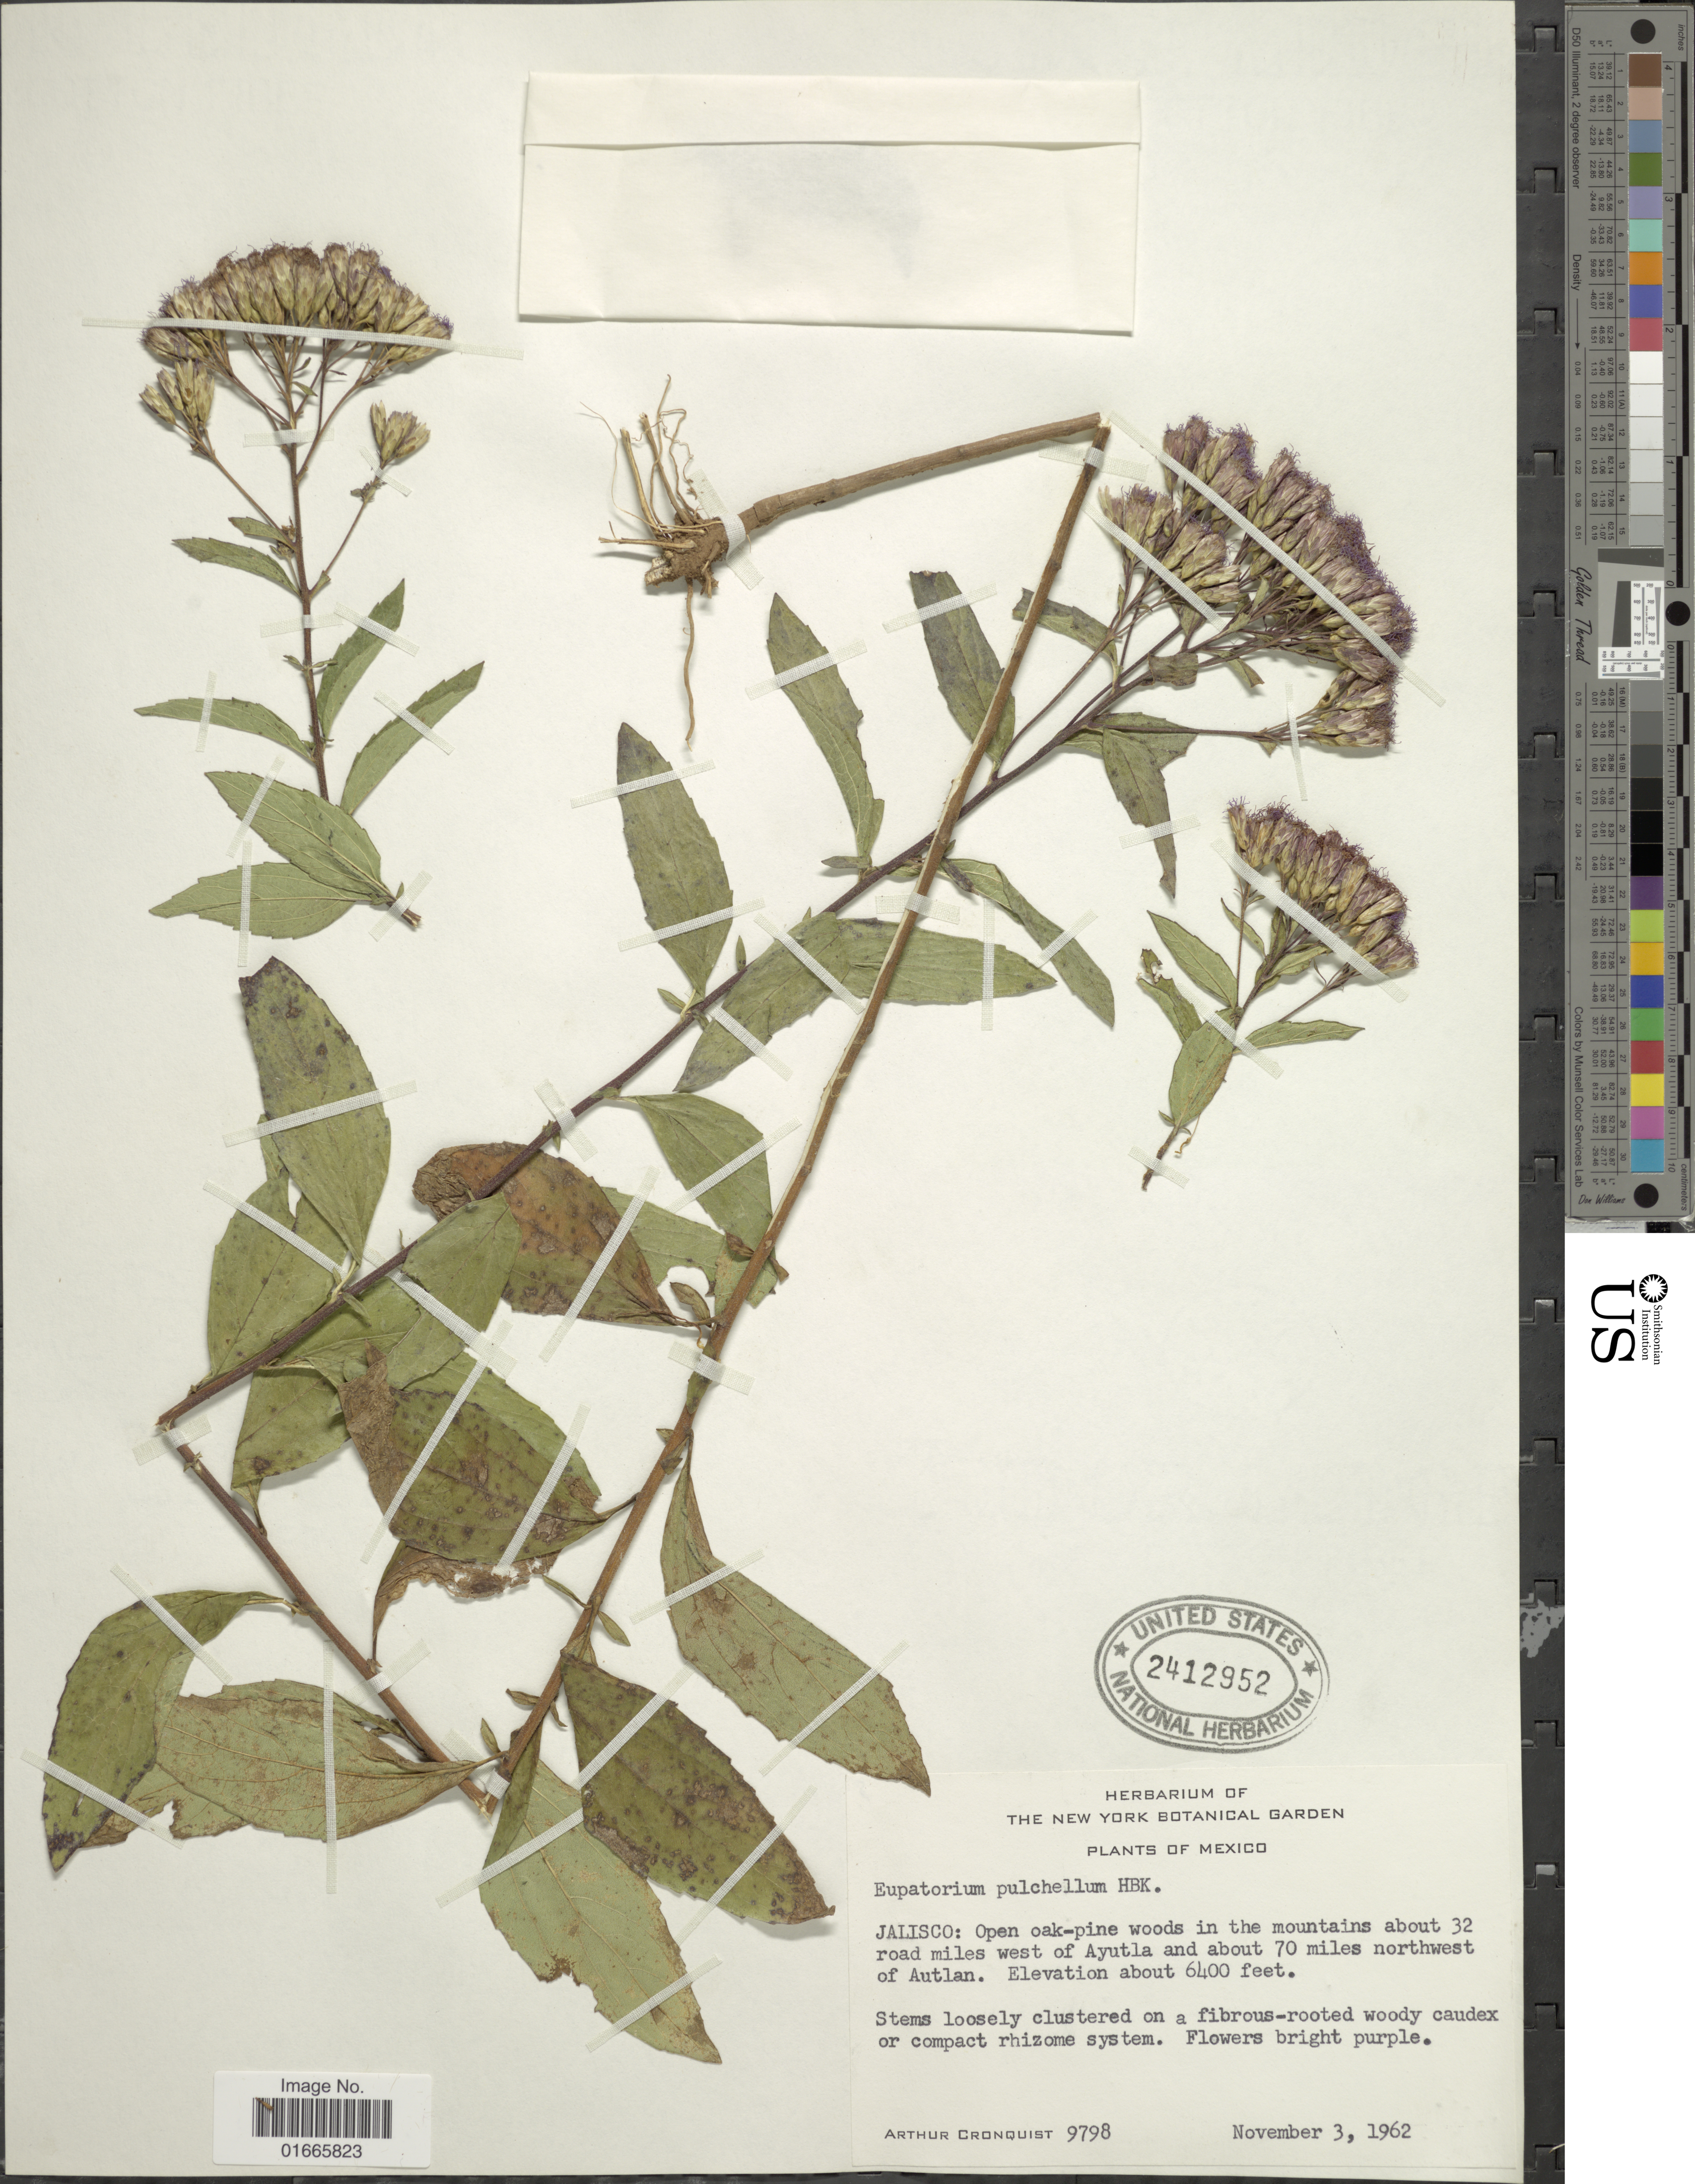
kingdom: Plantae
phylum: Tracheophyta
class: Magnoliopsida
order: Asterales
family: Asteraceae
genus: Chromolaena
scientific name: Chromolaena pulchella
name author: (Kunth) R.M. King & H. Rob.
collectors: A. J. Cronquist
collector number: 9798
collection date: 1962-11-03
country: Mexico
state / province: Jalisco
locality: Open oak - pine woods in the mountains about 32 road miles west of Ayutla and about 70 miles northwest of Autlan.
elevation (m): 1951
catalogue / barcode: US 2412952